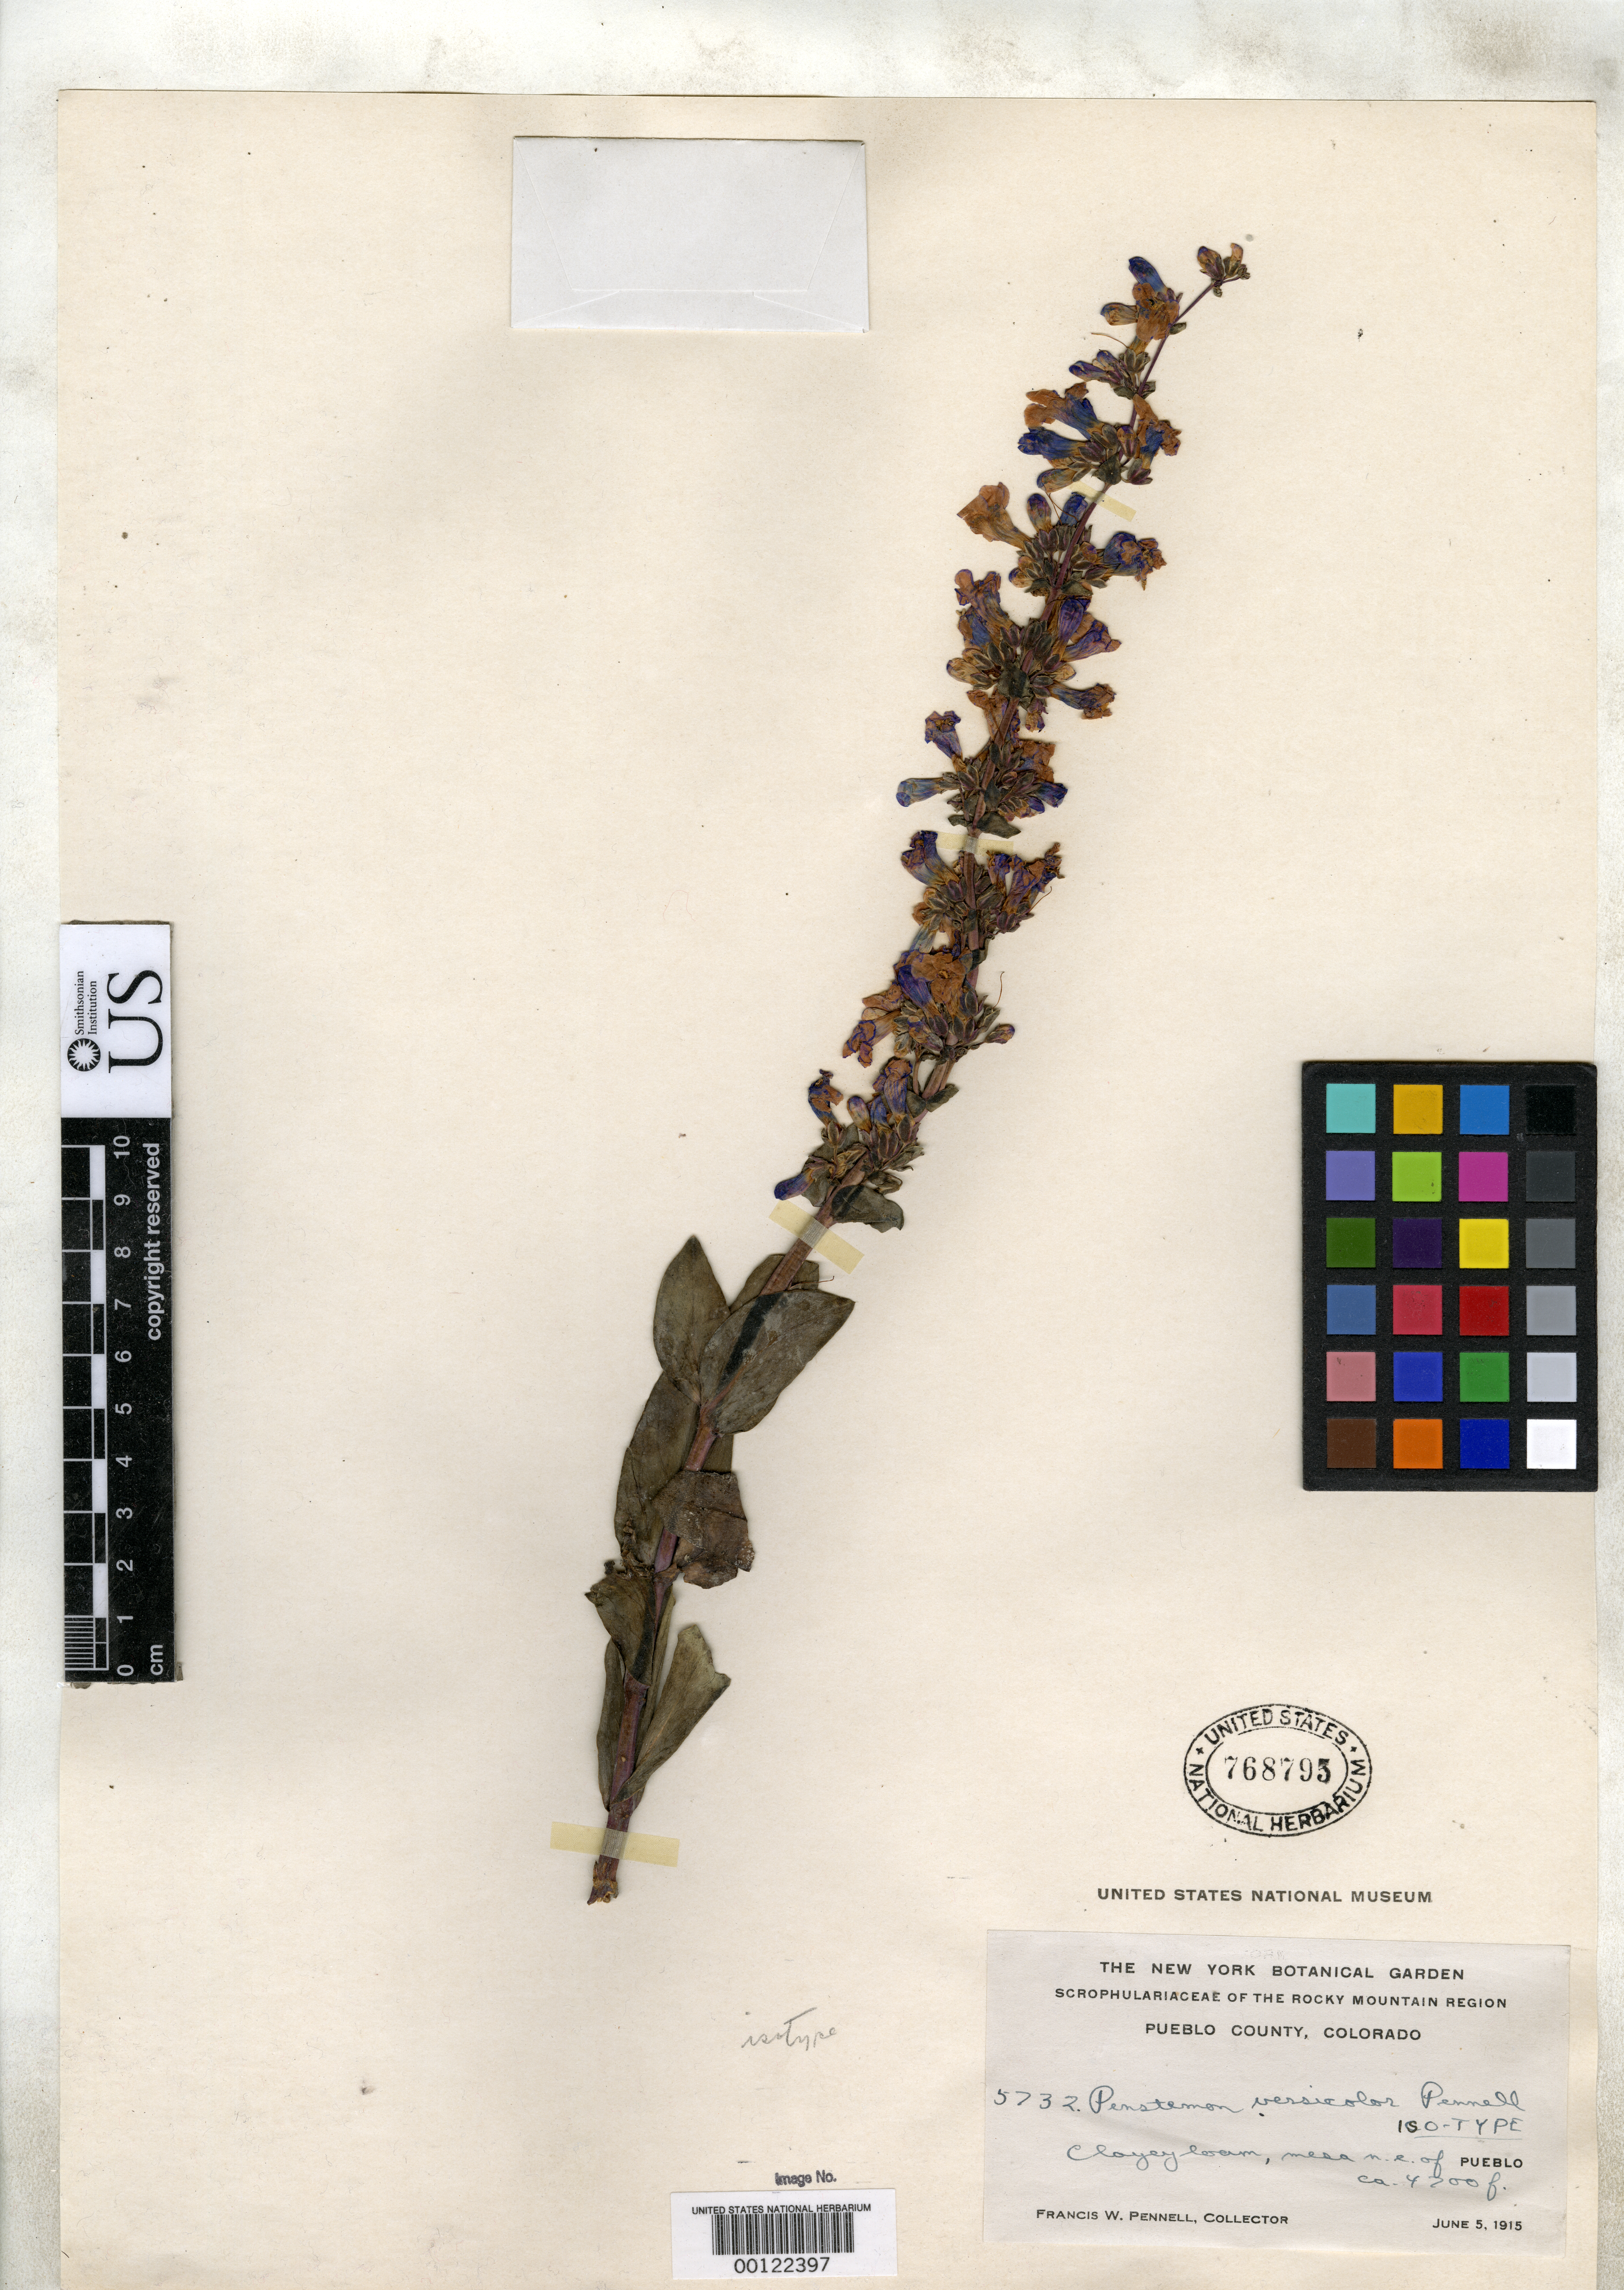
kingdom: Plantae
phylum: Tracheophyta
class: Magnoliopsida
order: Lamiales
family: Plantaginaceae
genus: Penstemon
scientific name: Penstemon versicolor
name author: Pennell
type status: Isotype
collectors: F. W. Pennell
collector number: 5732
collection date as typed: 05 Jun 1915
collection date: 1915-06-05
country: United States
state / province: Colorado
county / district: Pueblo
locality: Pueblo.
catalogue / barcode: US 768793